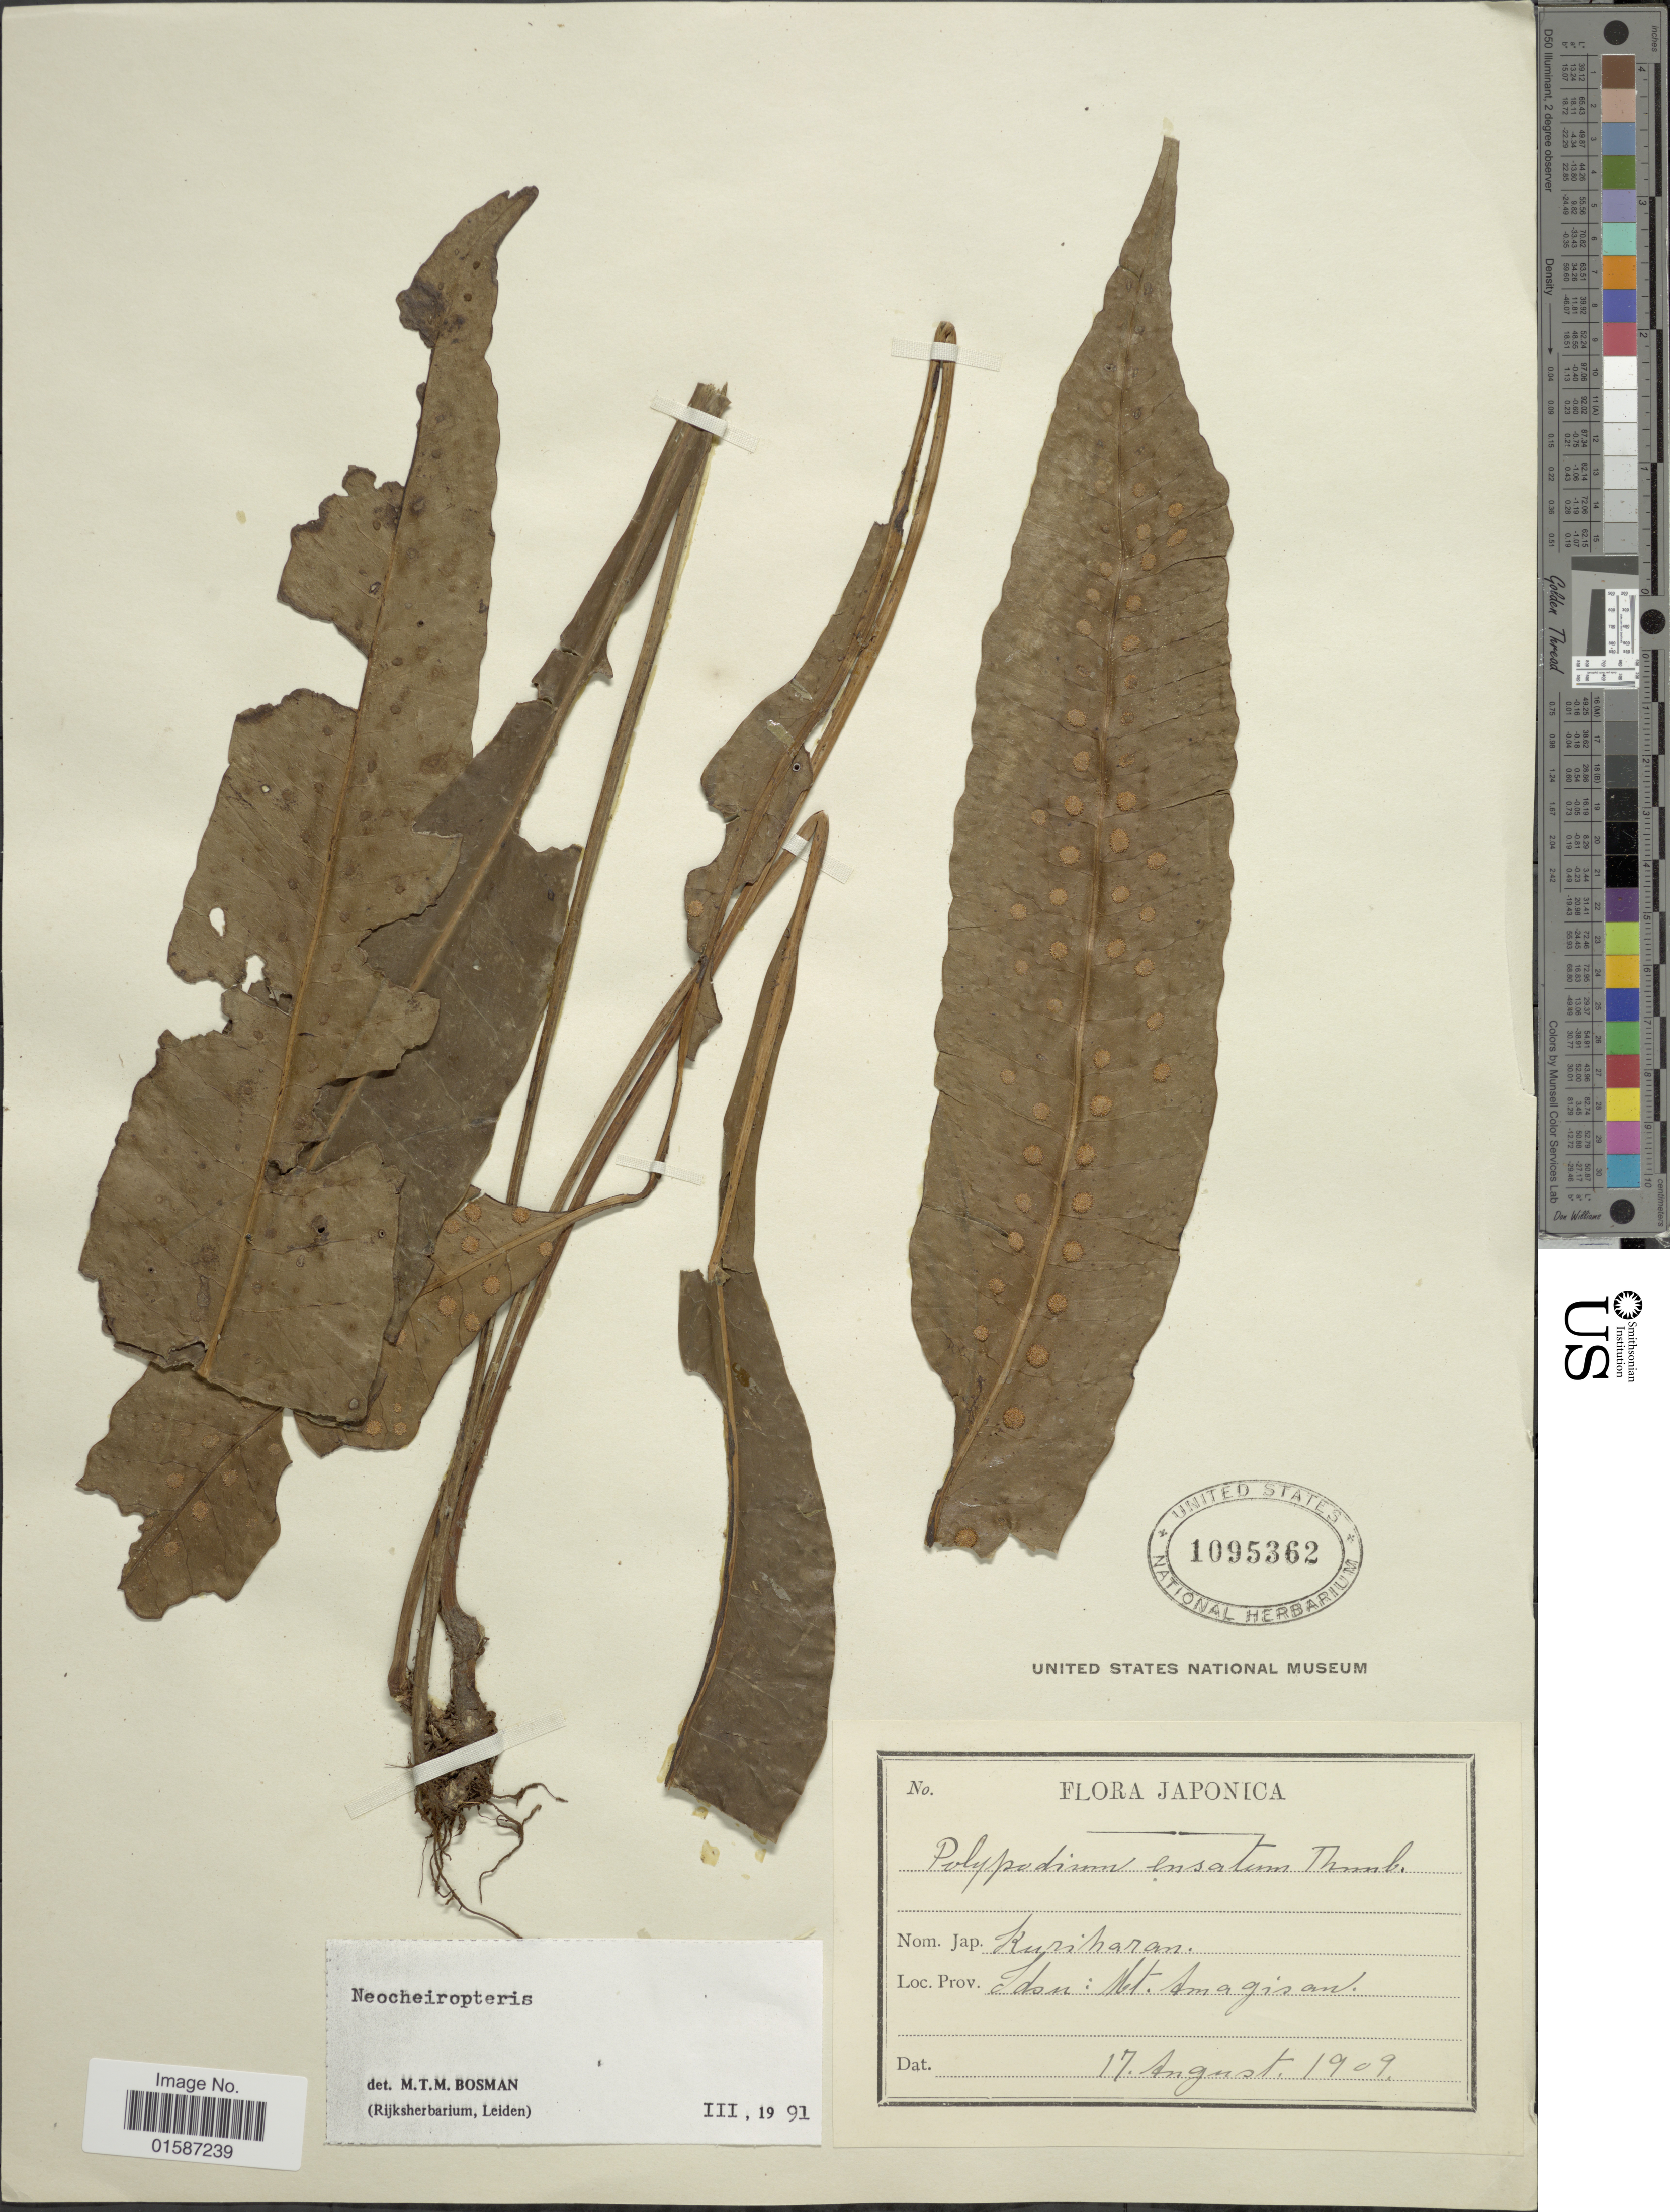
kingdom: Plantae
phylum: Tracheophyta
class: Polypodiopsida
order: Polypodiales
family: Polypodiaceae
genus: Neolepisorus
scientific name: Neolepisorus ensatus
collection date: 1909-08-17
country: Japan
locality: Idon: Mt. Amagisand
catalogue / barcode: US 1095362